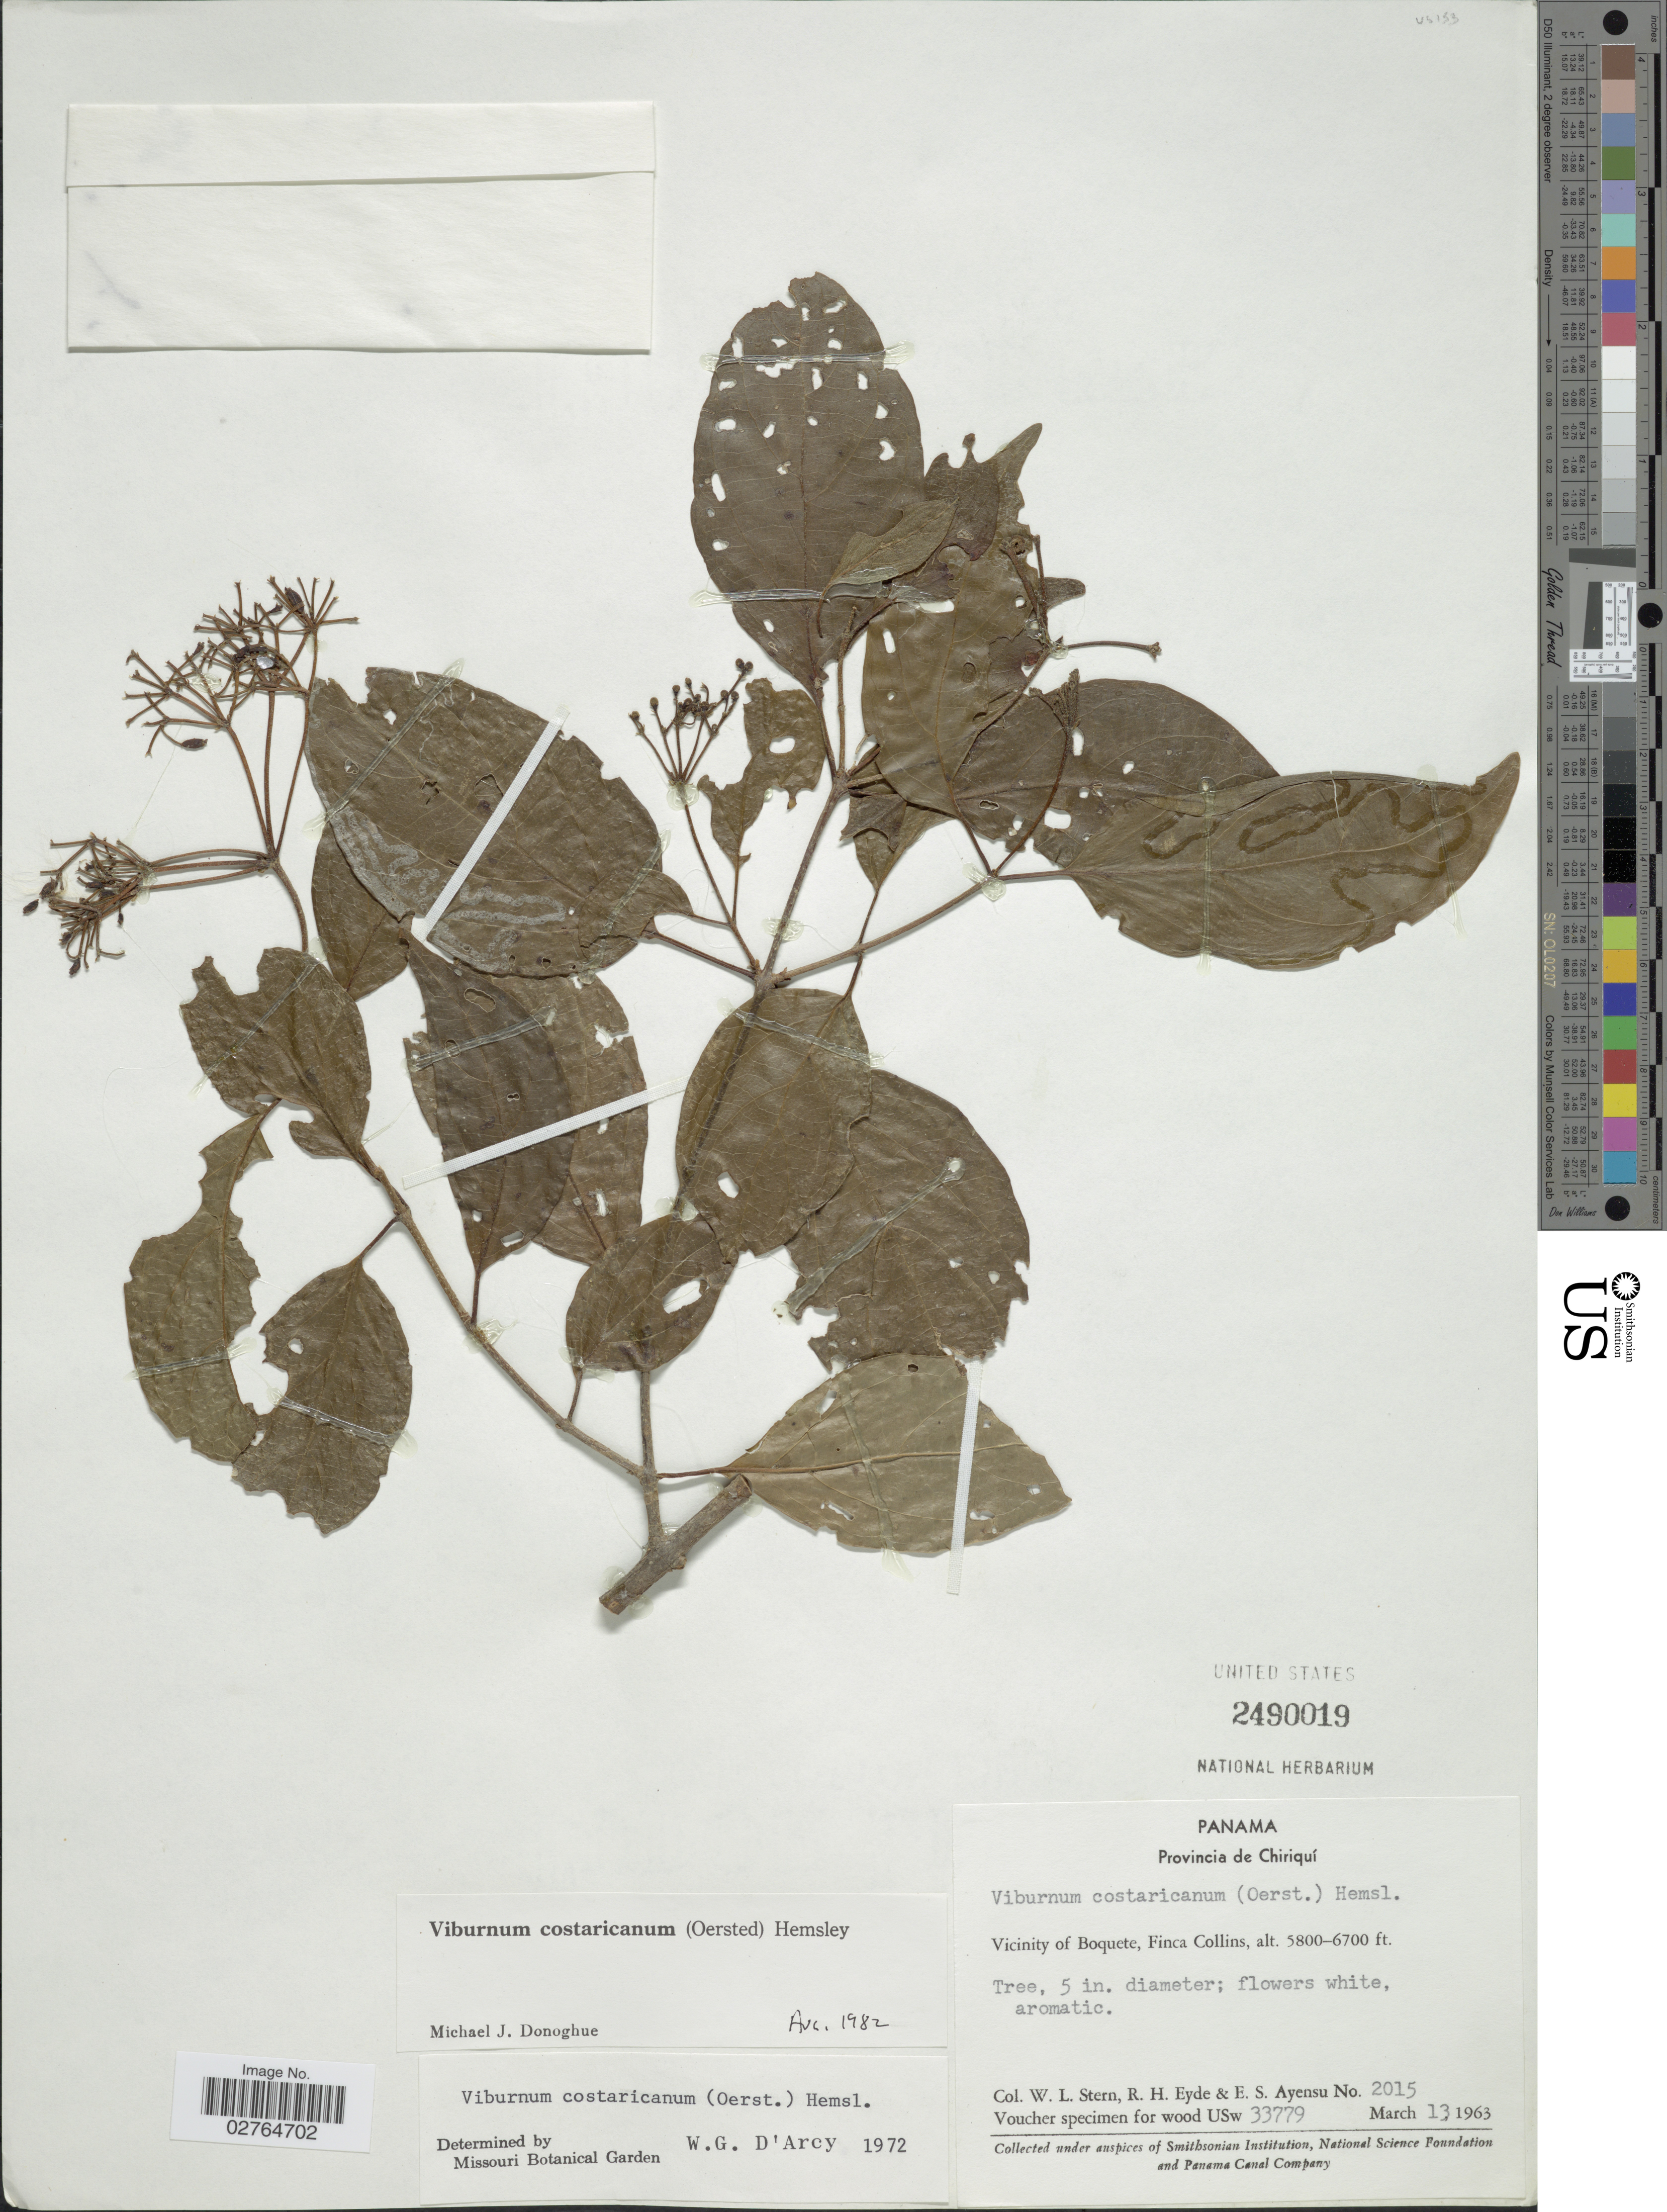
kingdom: Plantae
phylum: Tracheophyta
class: Magnoliopsida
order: Dipsacales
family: Viburnaceae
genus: Viburnum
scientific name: Viburnum costaricanum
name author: (Oerst.) Hemsl.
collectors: W. L. Stern, R. H. Eyde & E. S. Ayensu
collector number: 2015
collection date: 1963-03-13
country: Panama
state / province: Chiriqui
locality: Vicinity of Boquete, Finca Collins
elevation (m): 1768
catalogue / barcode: US 2490019